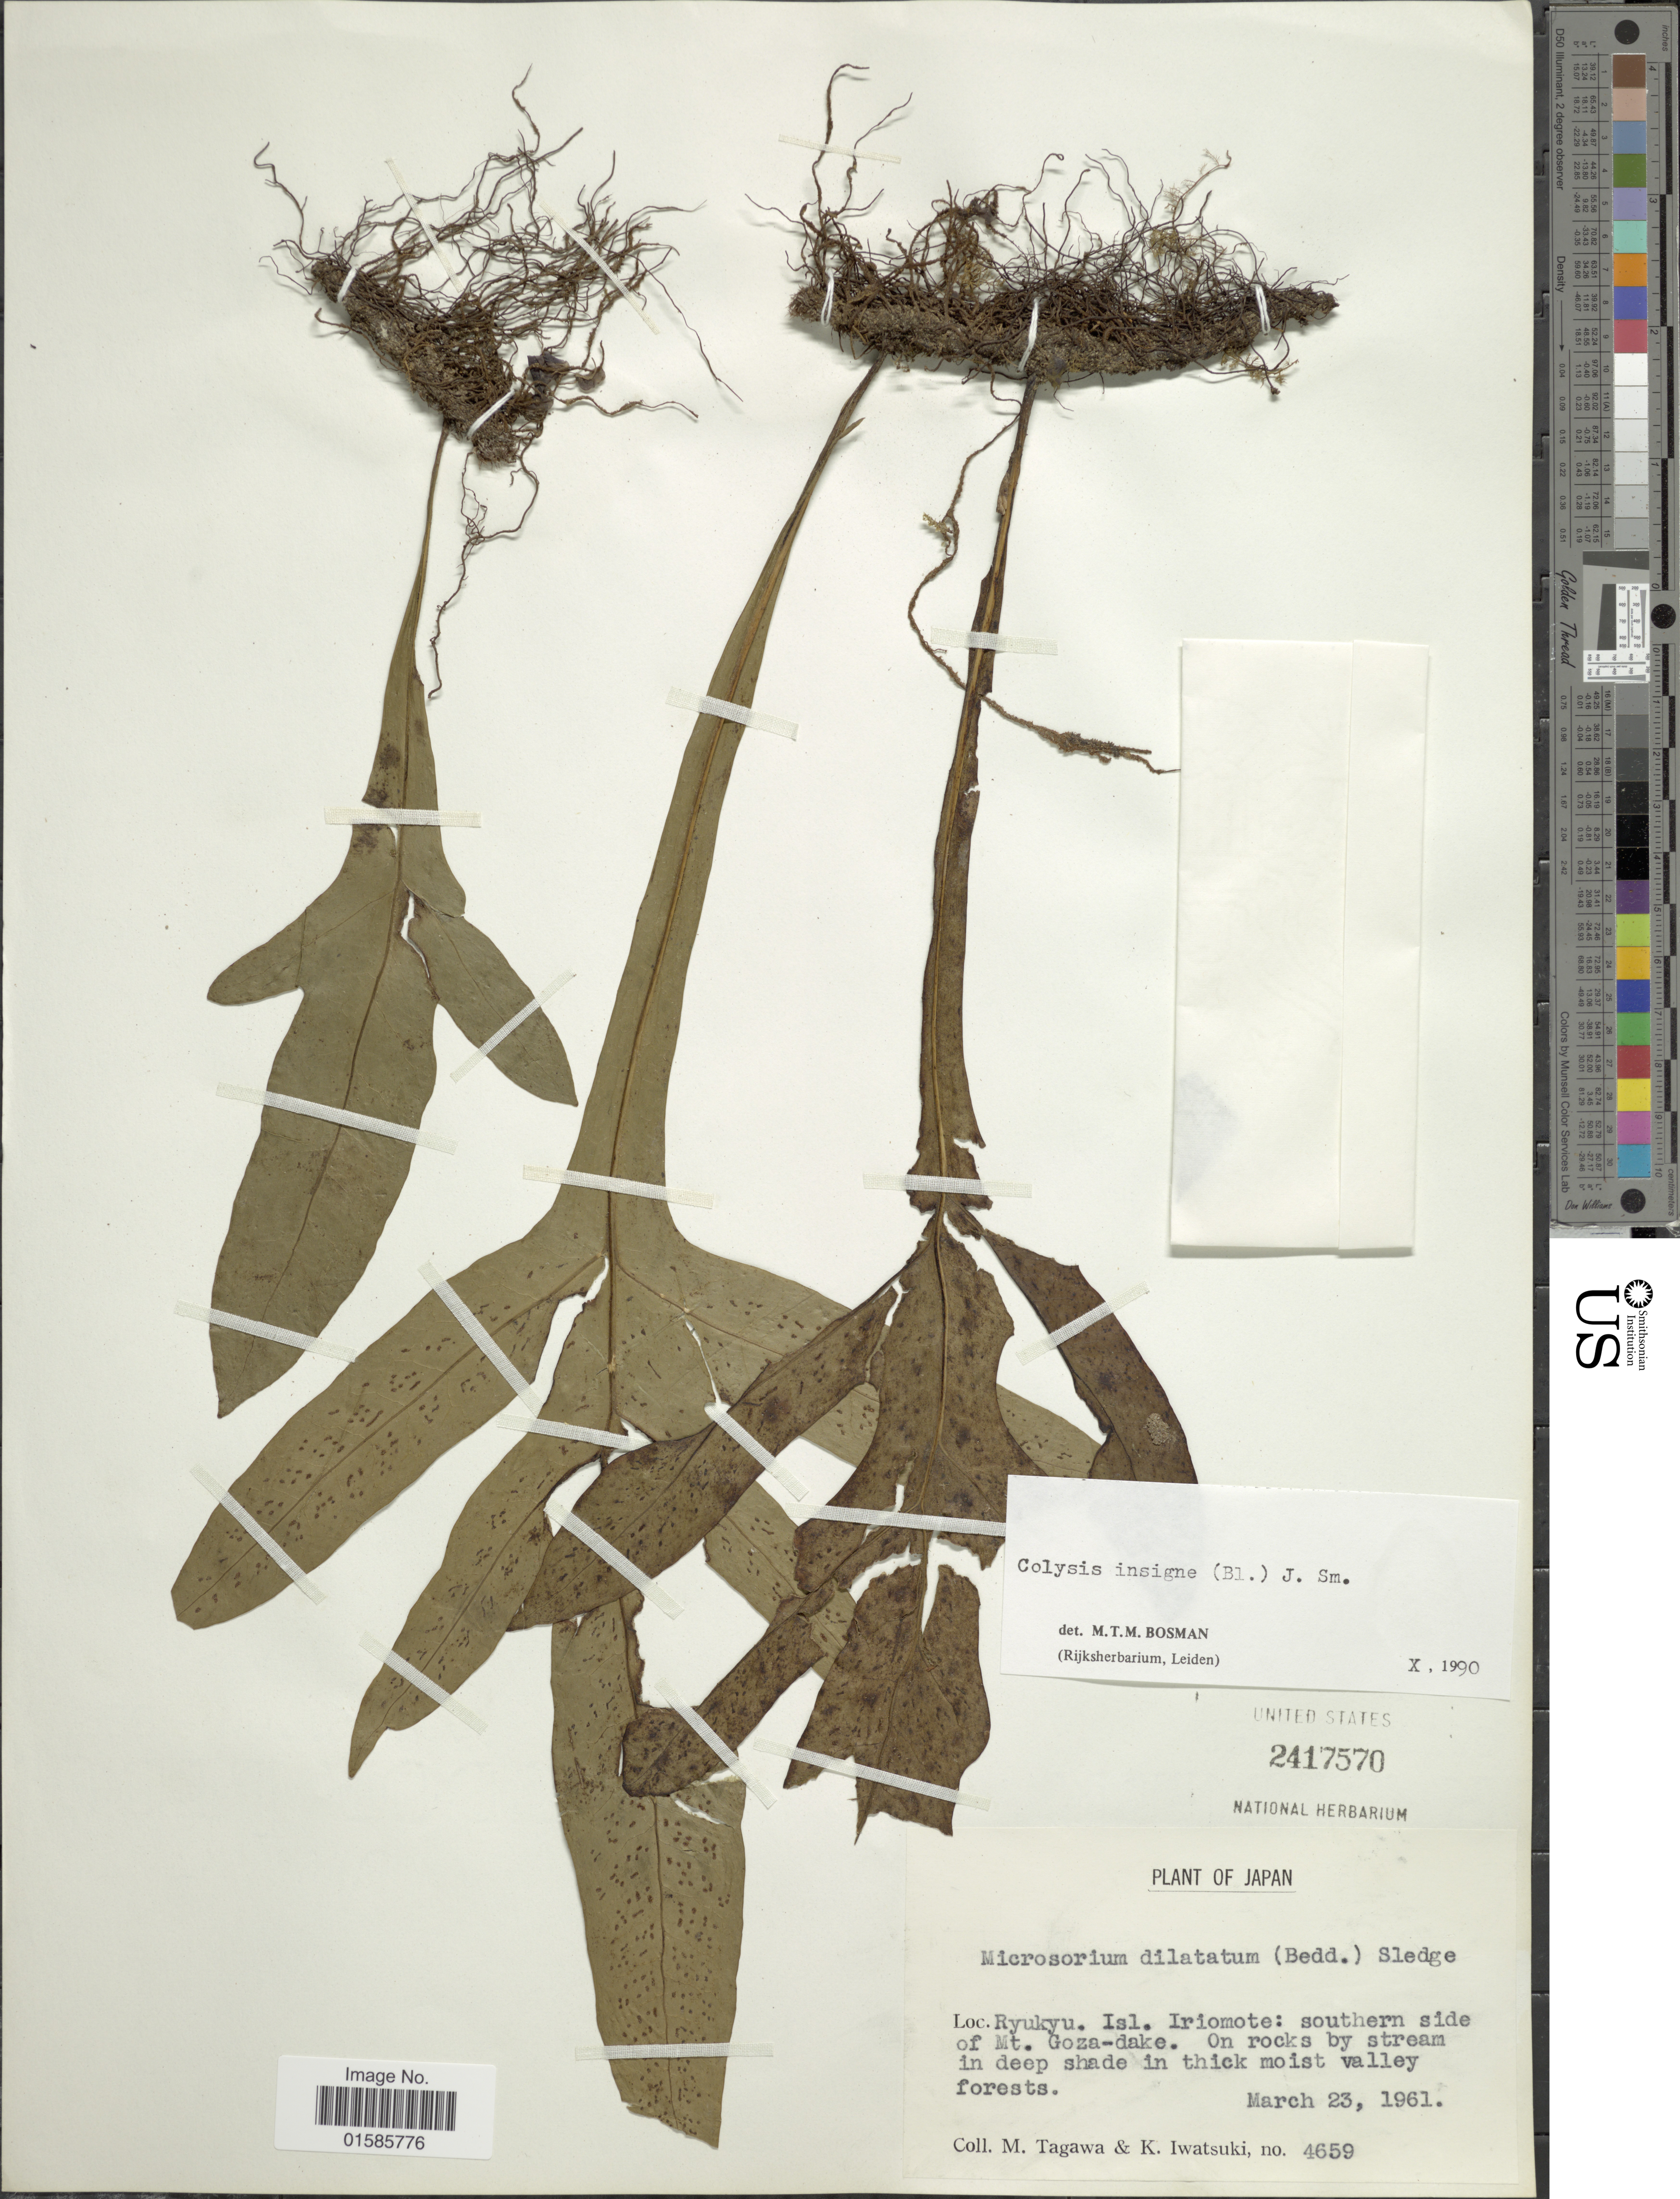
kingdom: Plantae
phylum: Tracheophyta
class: Polypodiopsida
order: Polypodiales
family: Polypodiaceae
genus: Microsorum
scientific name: Microsorum insigne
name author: (Blume) Copel.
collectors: M. Tagawa & K. Iwatsuki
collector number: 4659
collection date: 1961-03-23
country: Japan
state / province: Okinawa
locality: Ryukyu Isl Iriomote: southern side of Mt Goza-dake. On rocks by stream in deep shade in thick moist valley forests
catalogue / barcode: US 2417570